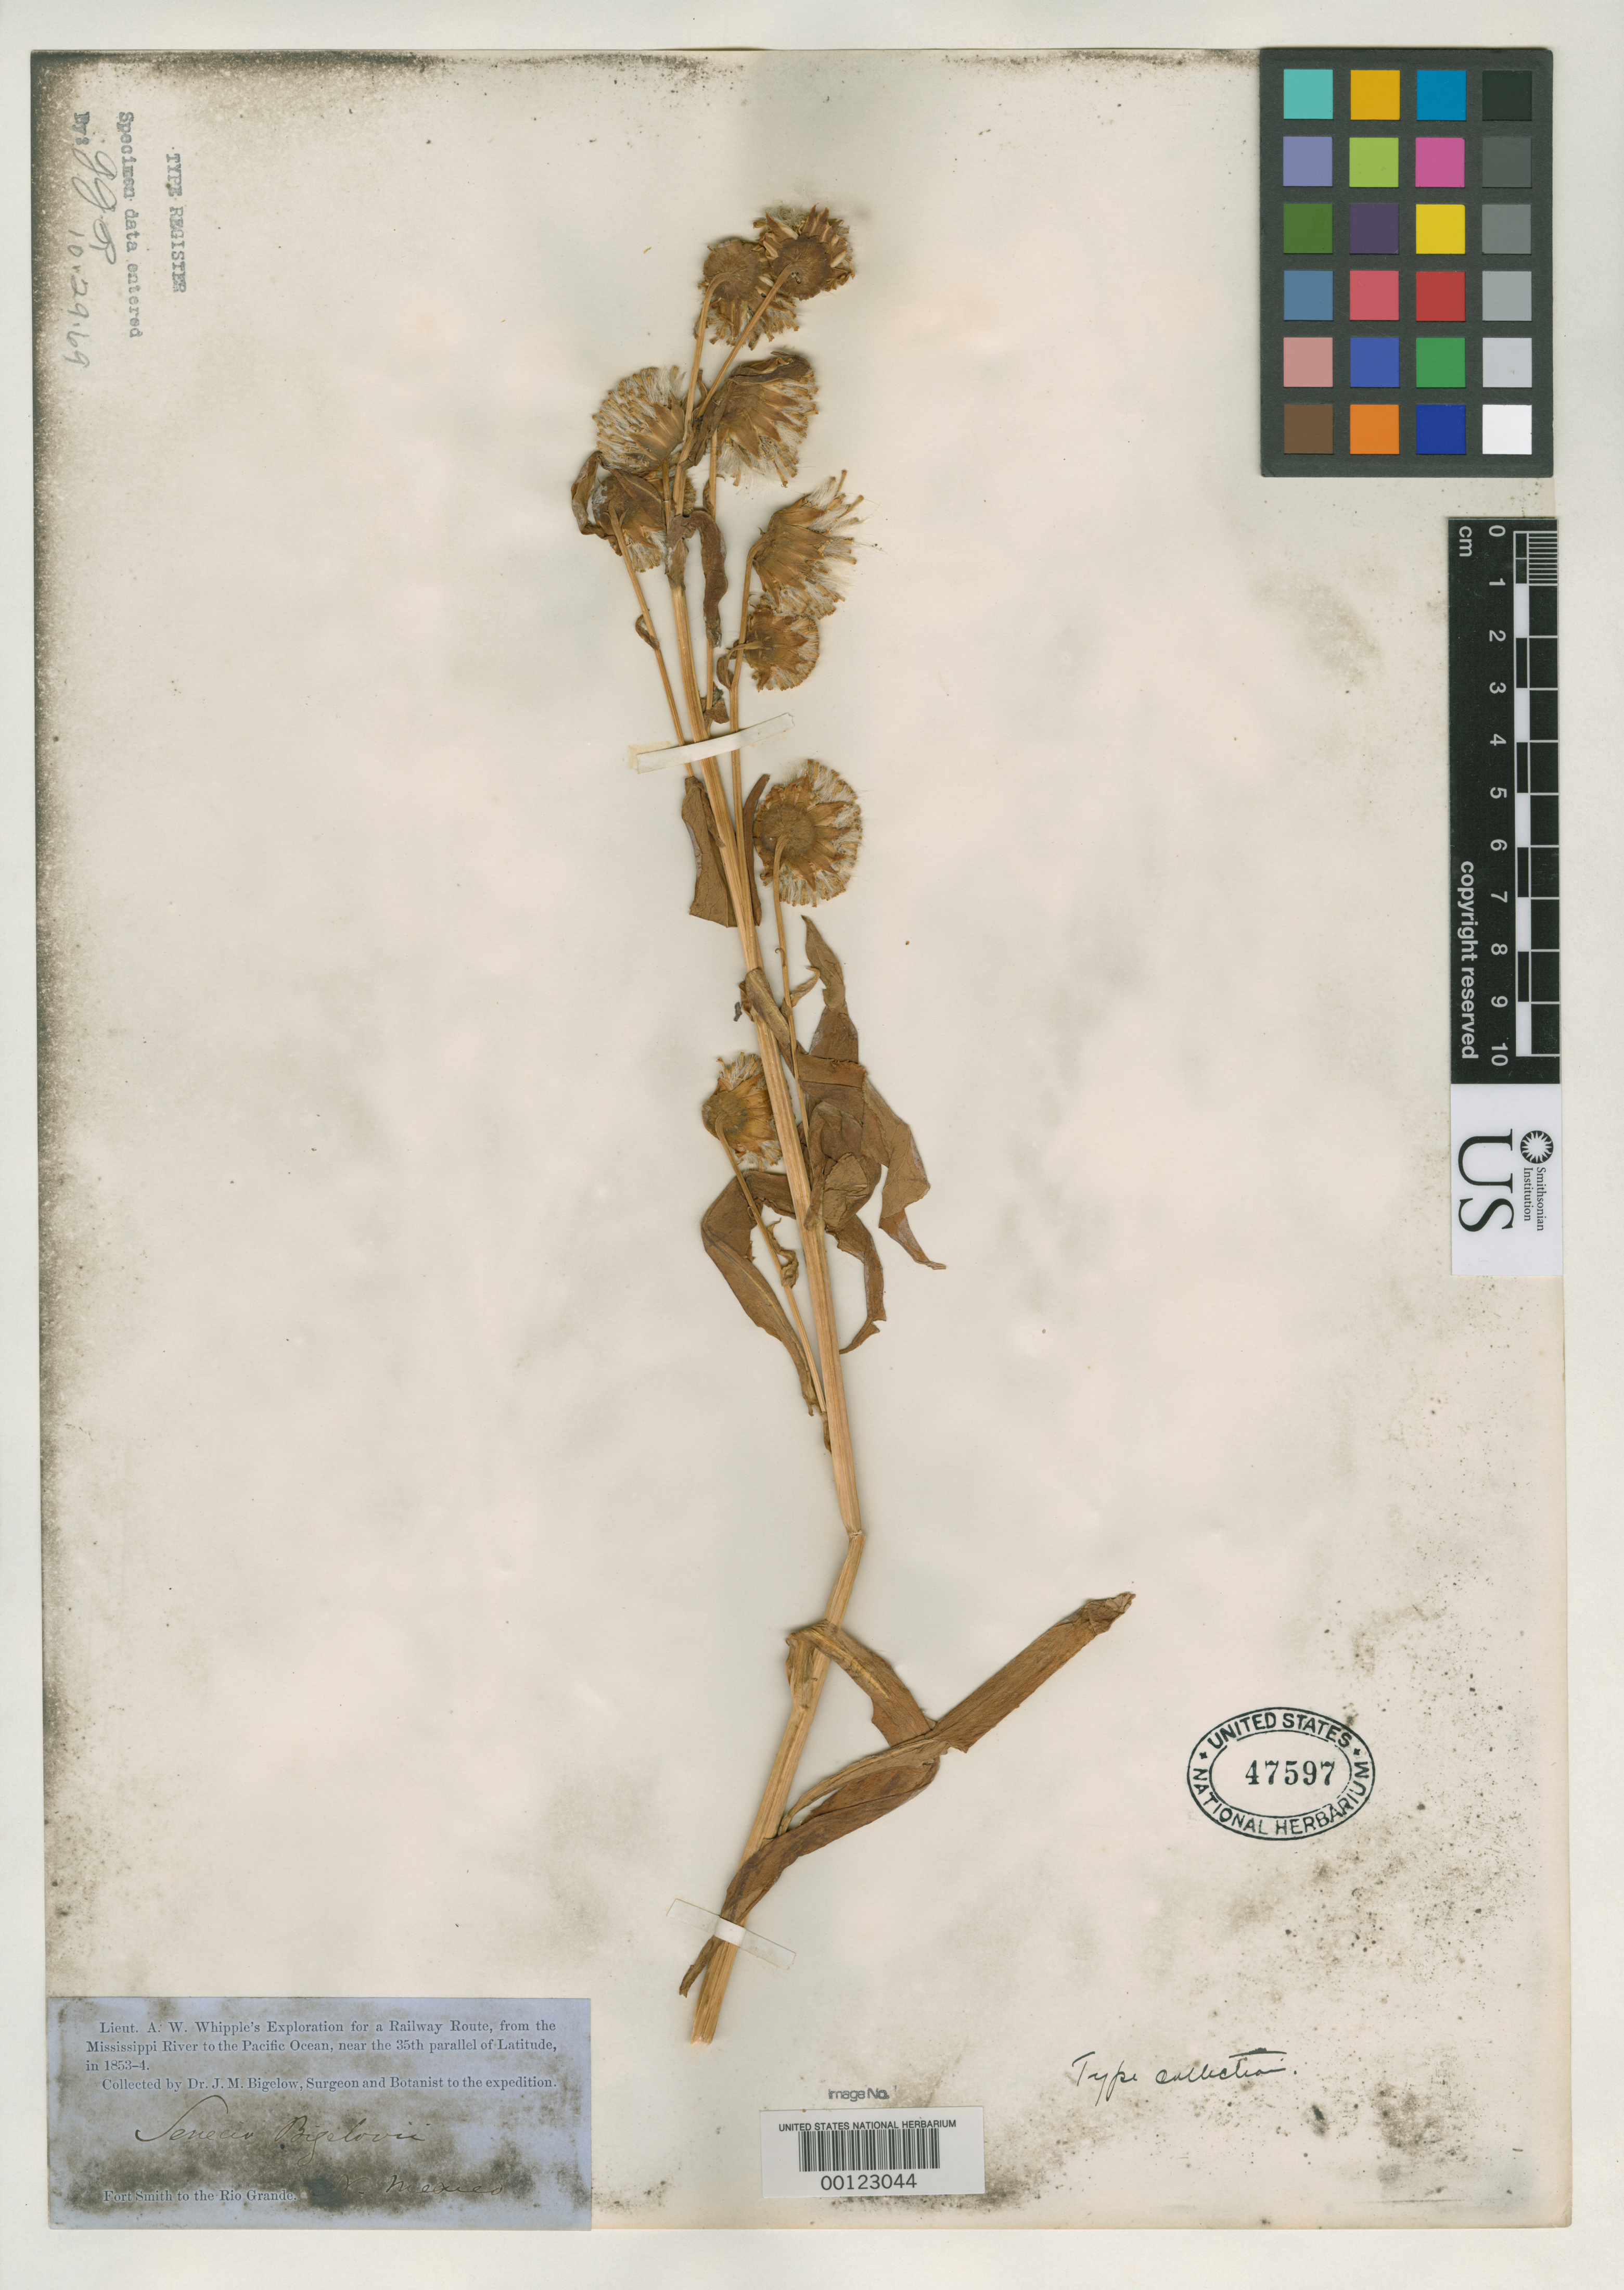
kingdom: Plantae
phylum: Tracheophyta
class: Magnoliopsida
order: Asterales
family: Asteraceae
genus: Senecio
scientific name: Senecio bigelovii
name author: A. Gray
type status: Type Collection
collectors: J. M. Bigelow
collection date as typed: Oct 1853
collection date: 1853-10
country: United States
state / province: New Mexico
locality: Camp Douglas.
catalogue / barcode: US 47597